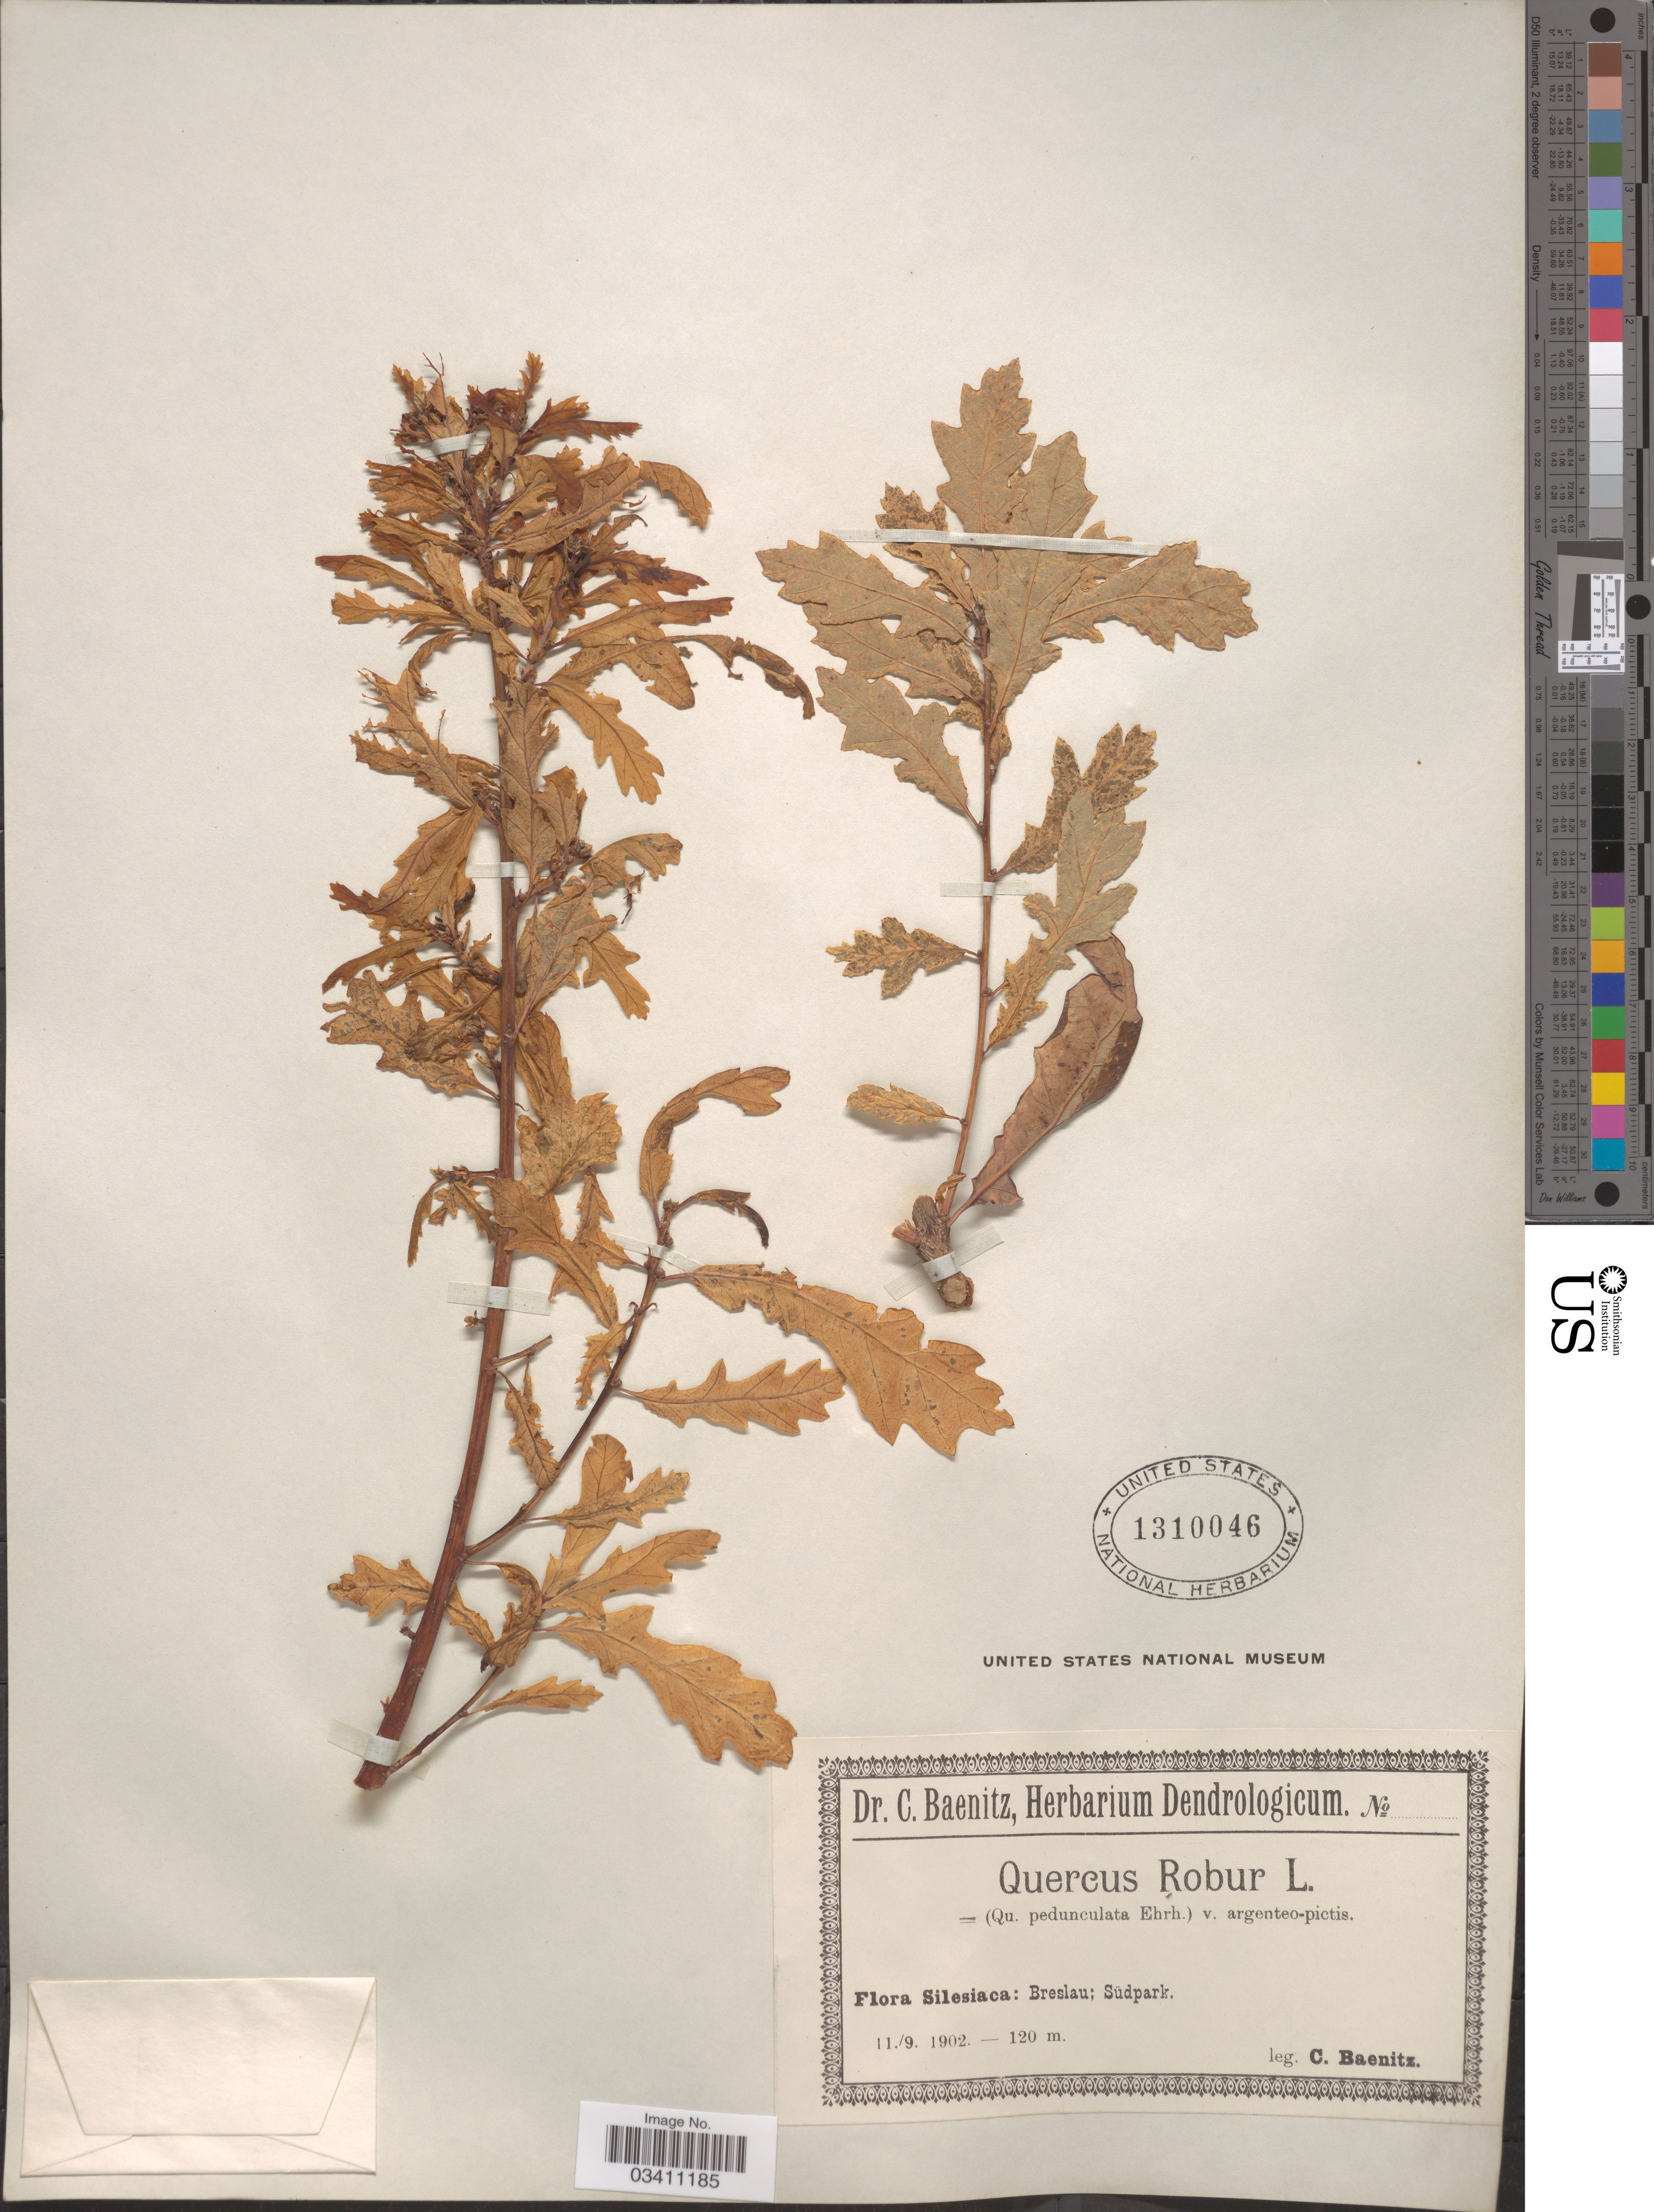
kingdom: Plantae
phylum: Tracheophyta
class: Magnoliopsida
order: Fagales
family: Fagaceae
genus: Quercus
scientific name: Quercus robur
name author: L.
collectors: C. G. Baenitz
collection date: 1902-09-11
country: Poland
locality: Silesiaca: Breslau; Südpark.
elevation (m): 120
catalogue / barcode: US 1310046